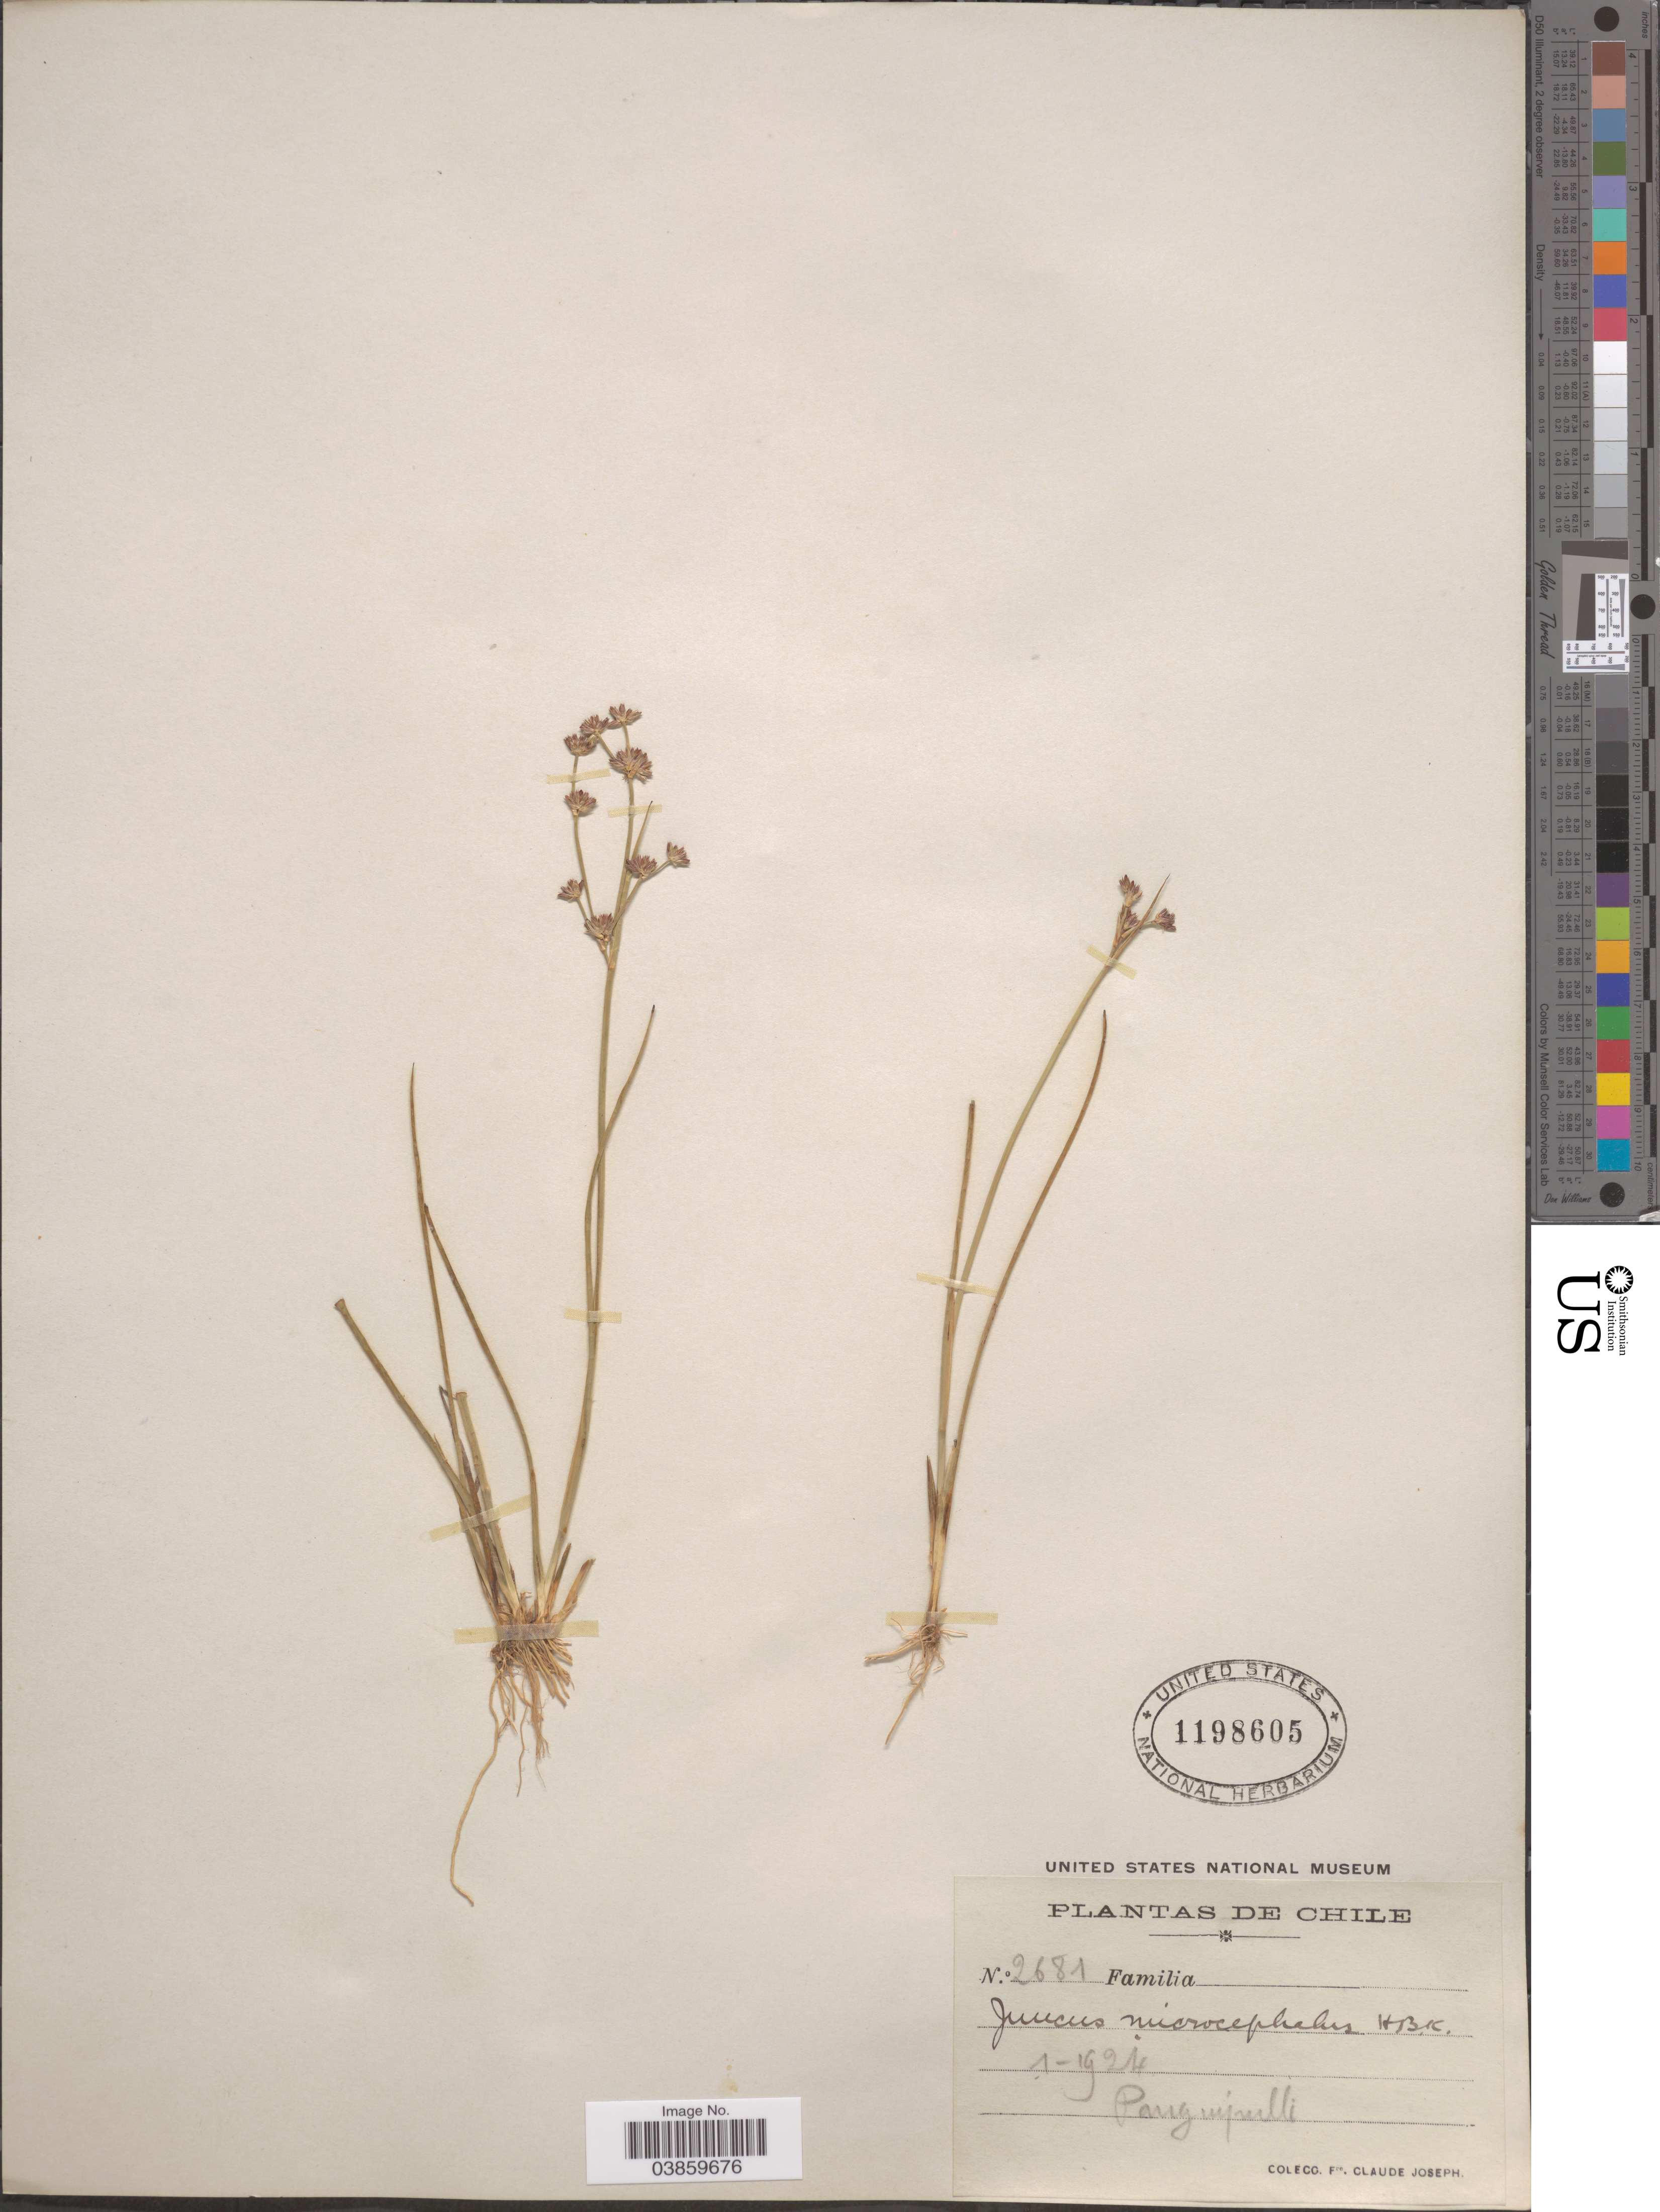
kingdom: Plantae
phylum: Tracheophyta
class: Liliopsida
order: Poales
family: Juncaceae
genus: Juncus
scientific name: Juncus microcephalus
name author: Kunth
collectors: Bro. Claude-Joseph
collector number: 2681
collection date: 1924-01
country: Chile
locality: Panguipulli.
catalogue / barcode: US 1198605